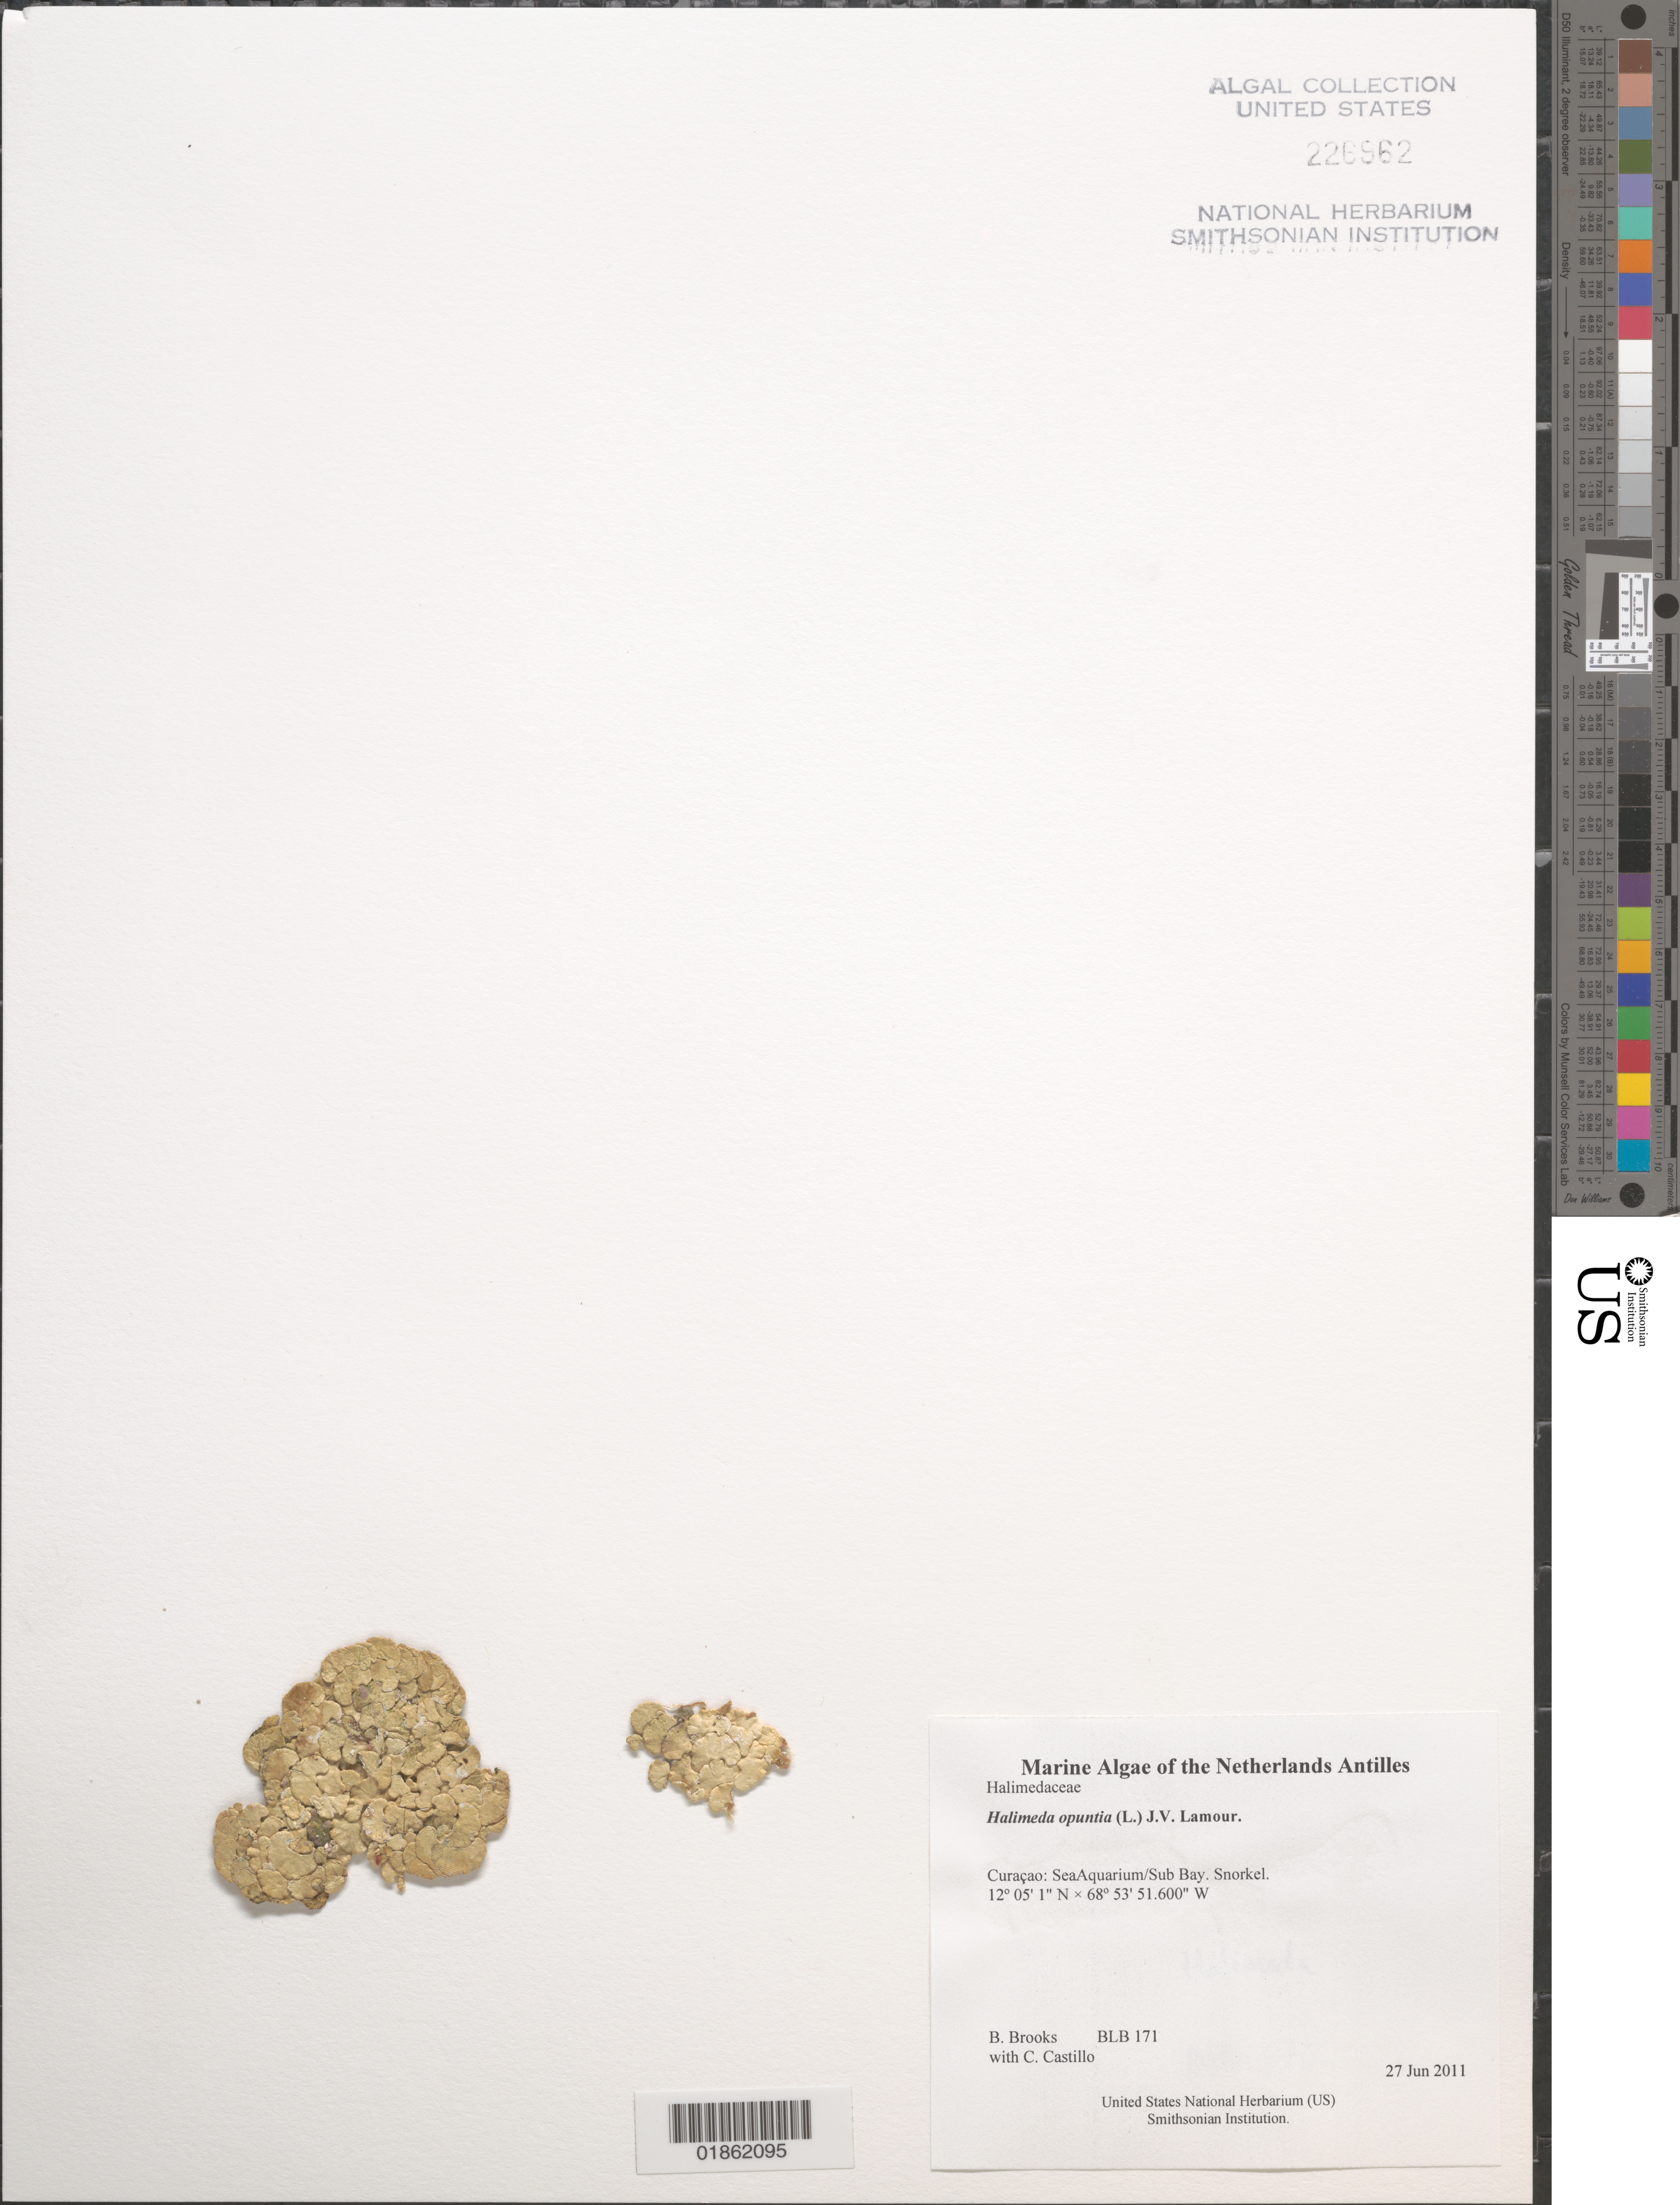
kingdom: Plantae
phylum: Chlorophyta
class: Ulvophyceae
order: Bryopsidales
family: Halimedaceae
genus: Halimeda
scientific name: Halimeda opuntia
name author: (L.) J.V.Lamouroux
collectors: B. Brooks & C. Castillo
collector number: BLB 171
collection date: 2011-06-27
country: Curaçao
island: Curaçao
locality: SeaAquarium/Sub Bay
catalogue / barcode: US 226962